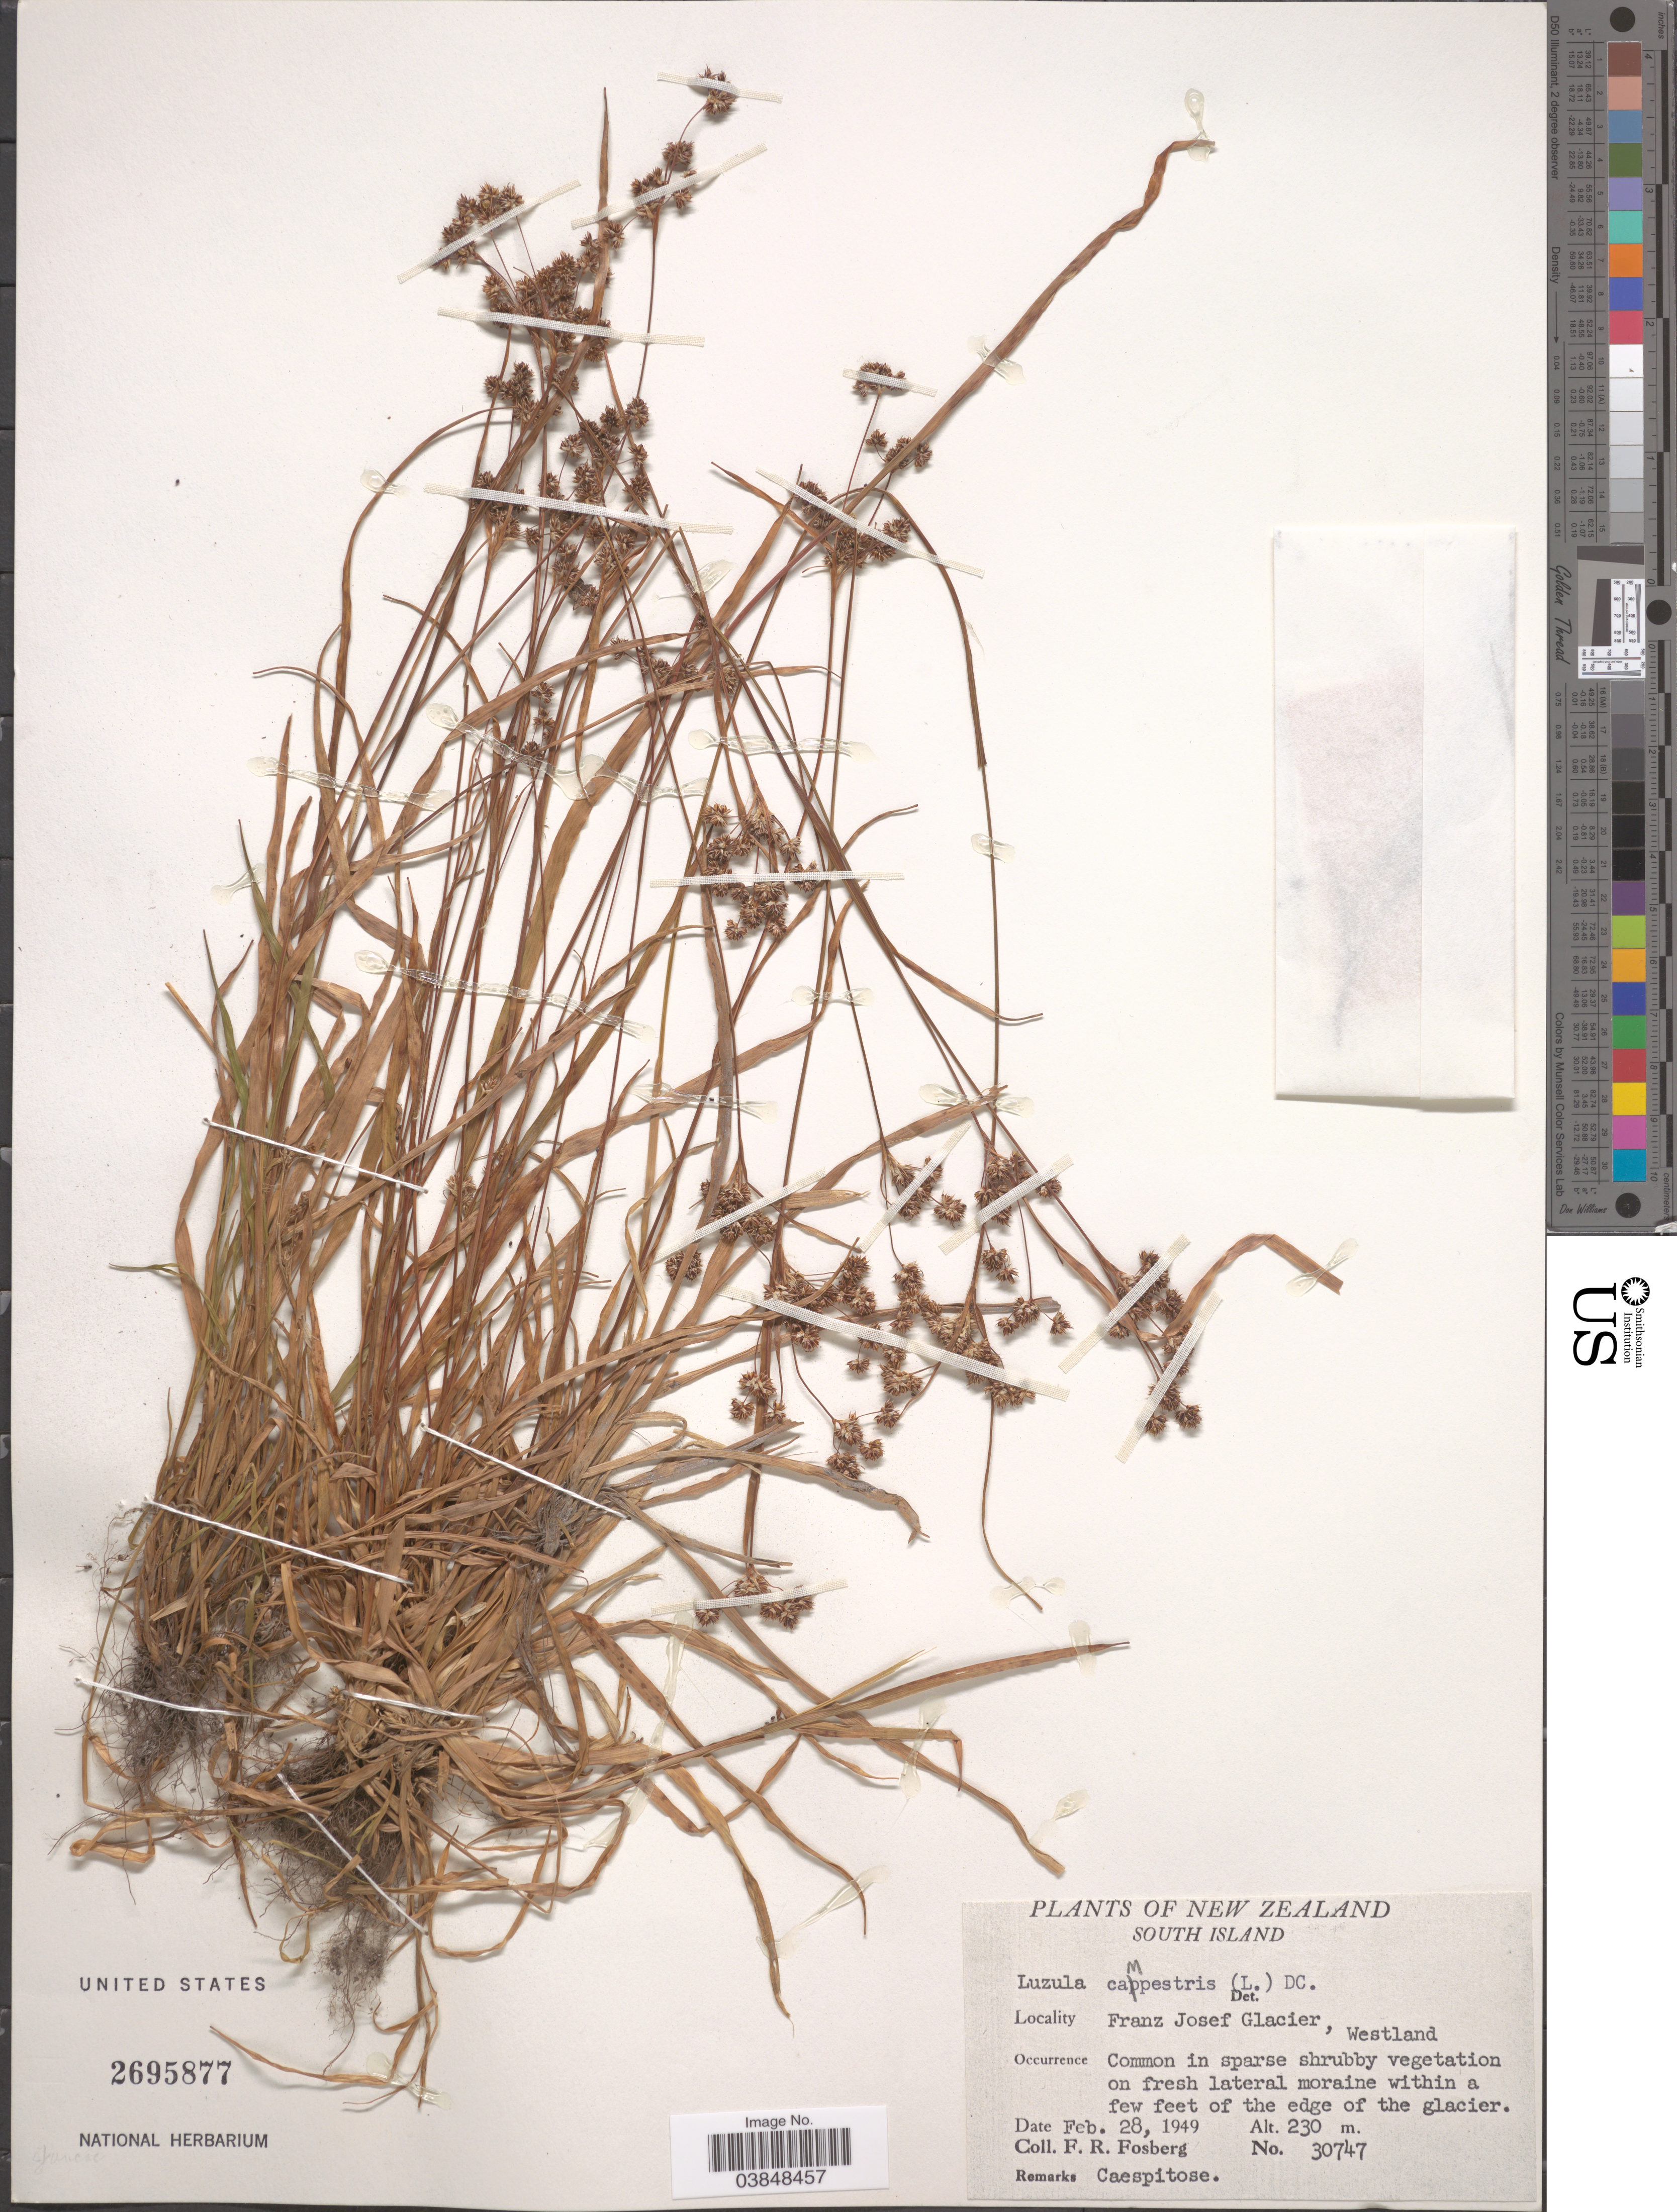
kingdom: Plantae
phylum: Tracheophyta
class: Liliopsida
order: Poales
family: Juncaceae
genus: Luzula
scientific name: Luzula campestris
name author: (L.) DC.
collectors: F. R. Fosberg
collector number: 30747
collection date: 1949-02-28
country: New Zealand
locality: South Island. Franz Josef Glacier, Westland. Within a few feet of the edge of the glacier.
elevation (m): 230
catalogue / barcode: US 2695877